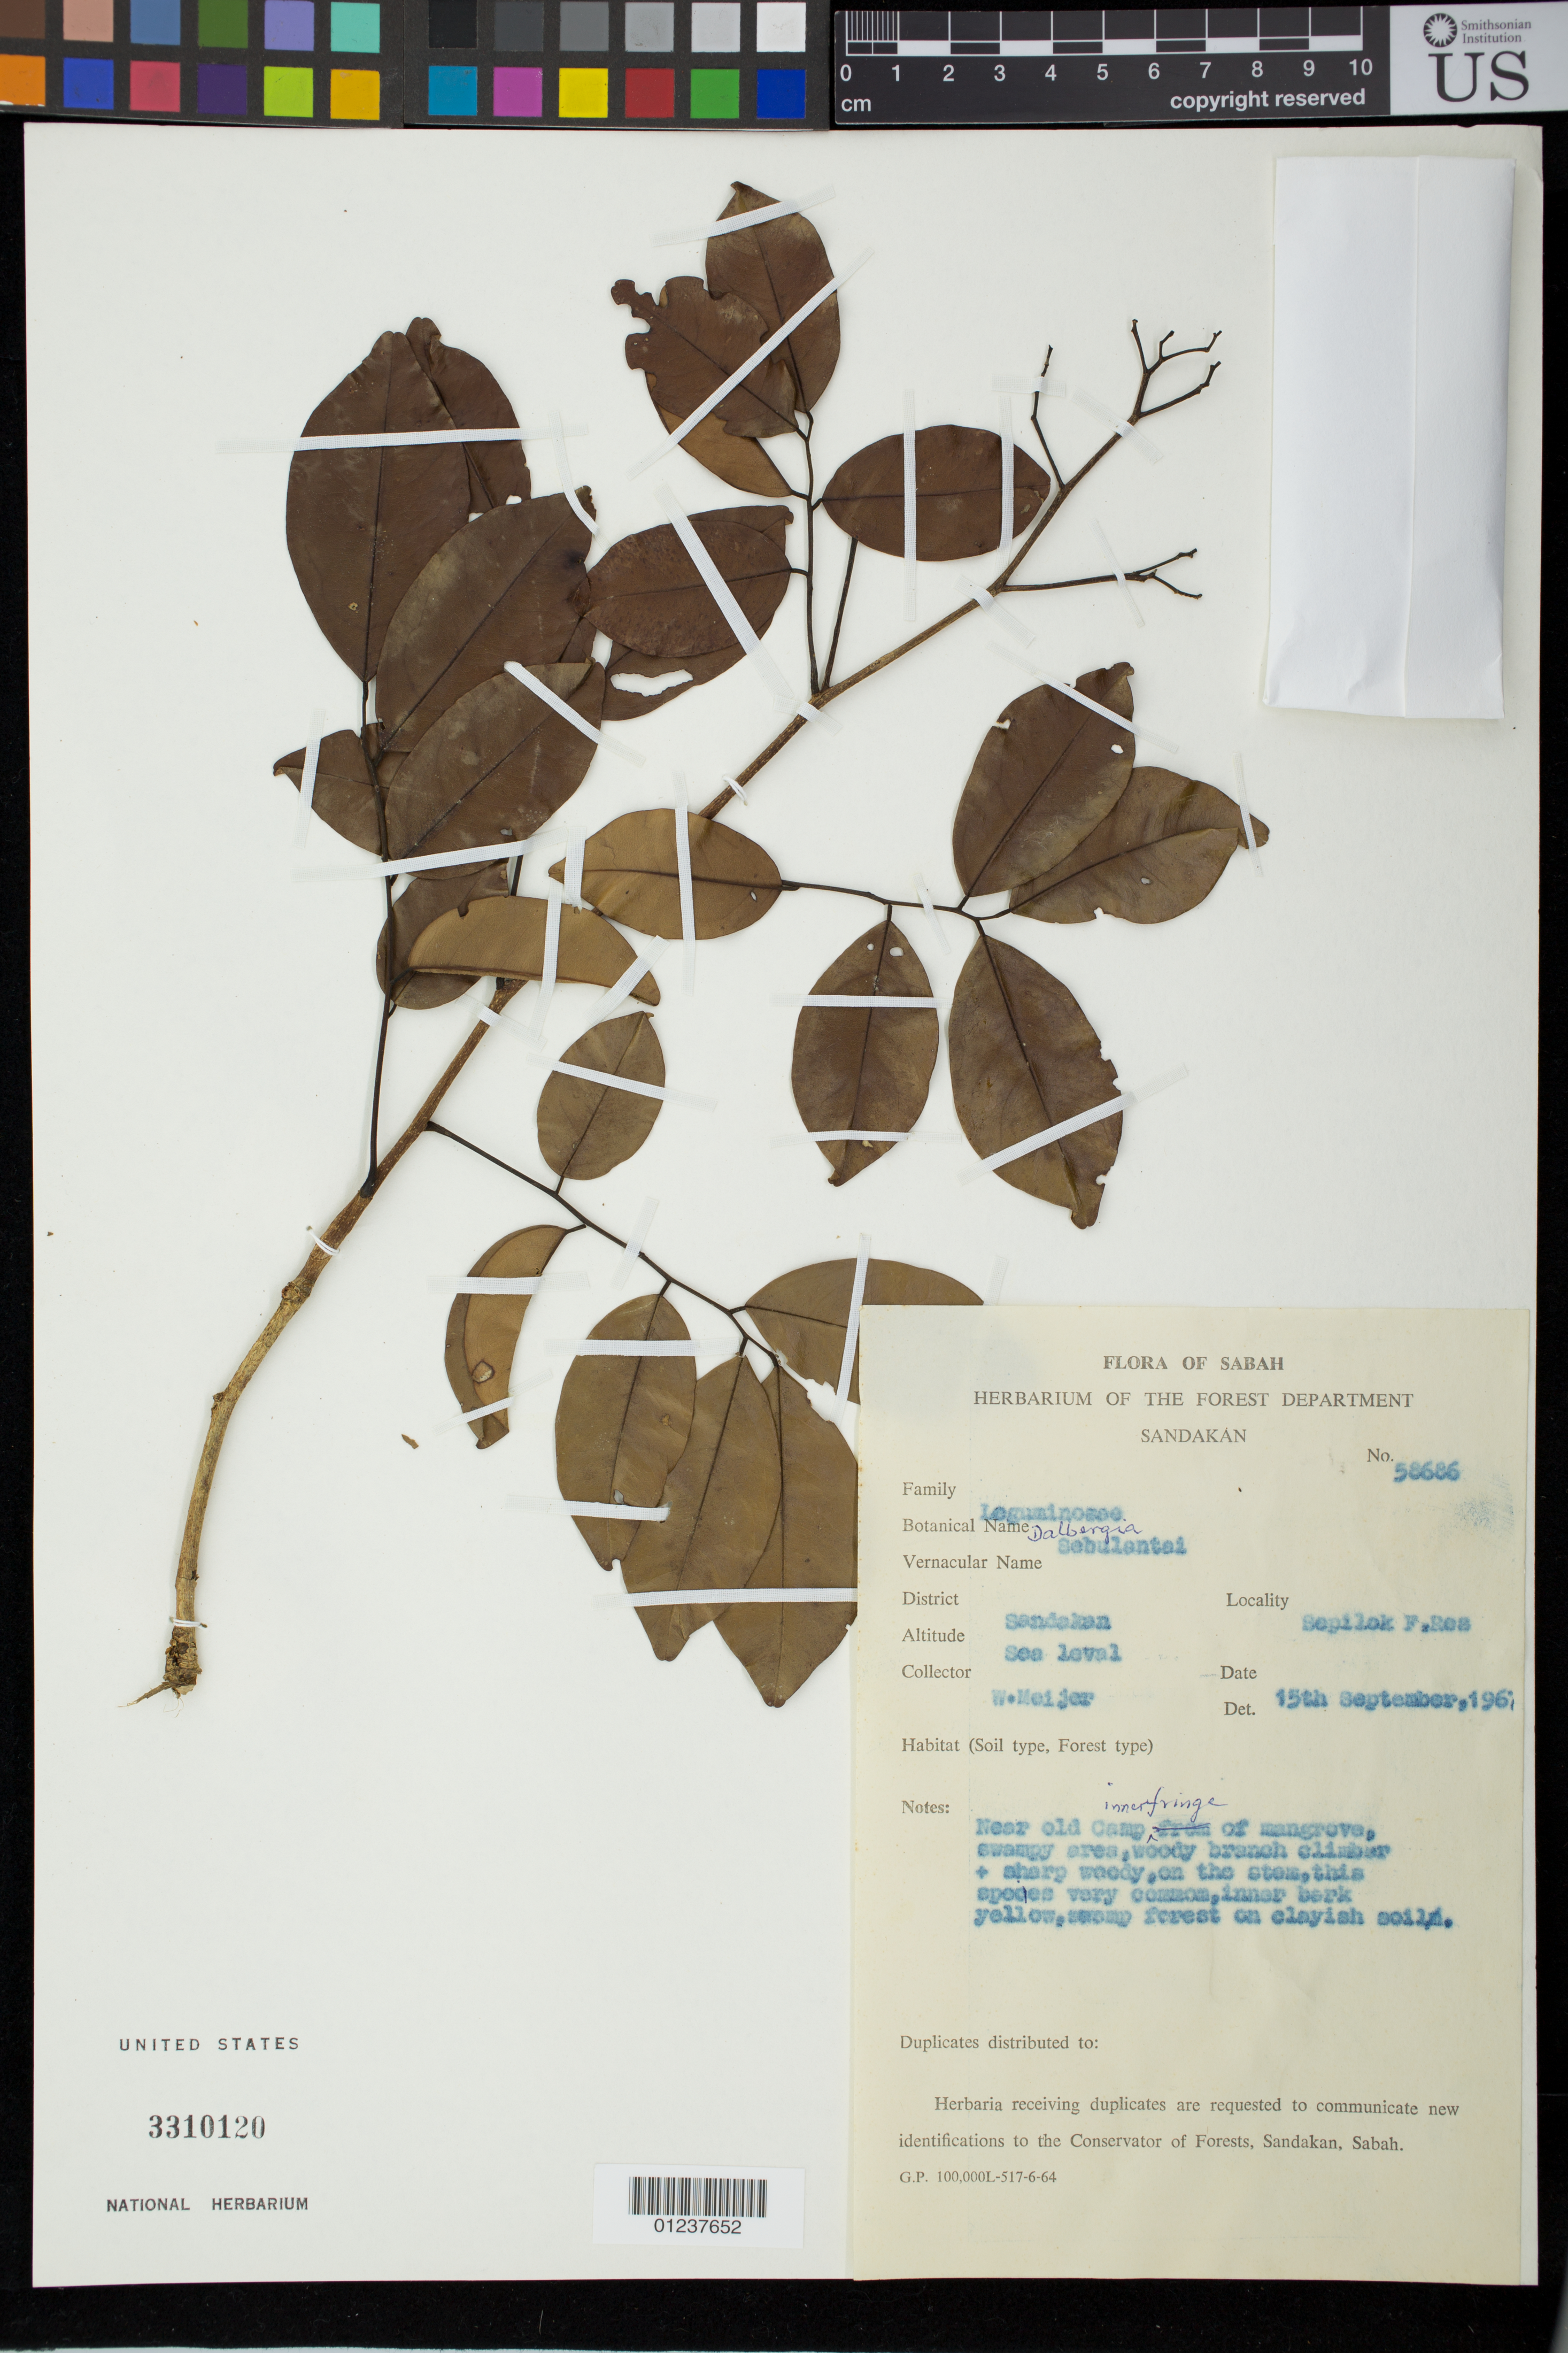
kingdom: Plantae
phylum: Tracheophyta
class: Magnoliopsida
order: Fabales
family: Fabaceae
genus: Dalbergia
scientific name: Dalbergia sp.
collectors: W. Meijer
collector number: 58686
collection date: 1967-09-15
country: Malaysia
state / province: Sabah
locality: Sandakan, Sepilok F. Res. Near old camp. Inner fringe of mangrove, swampy area.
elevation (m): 0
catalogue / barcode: US 3310120